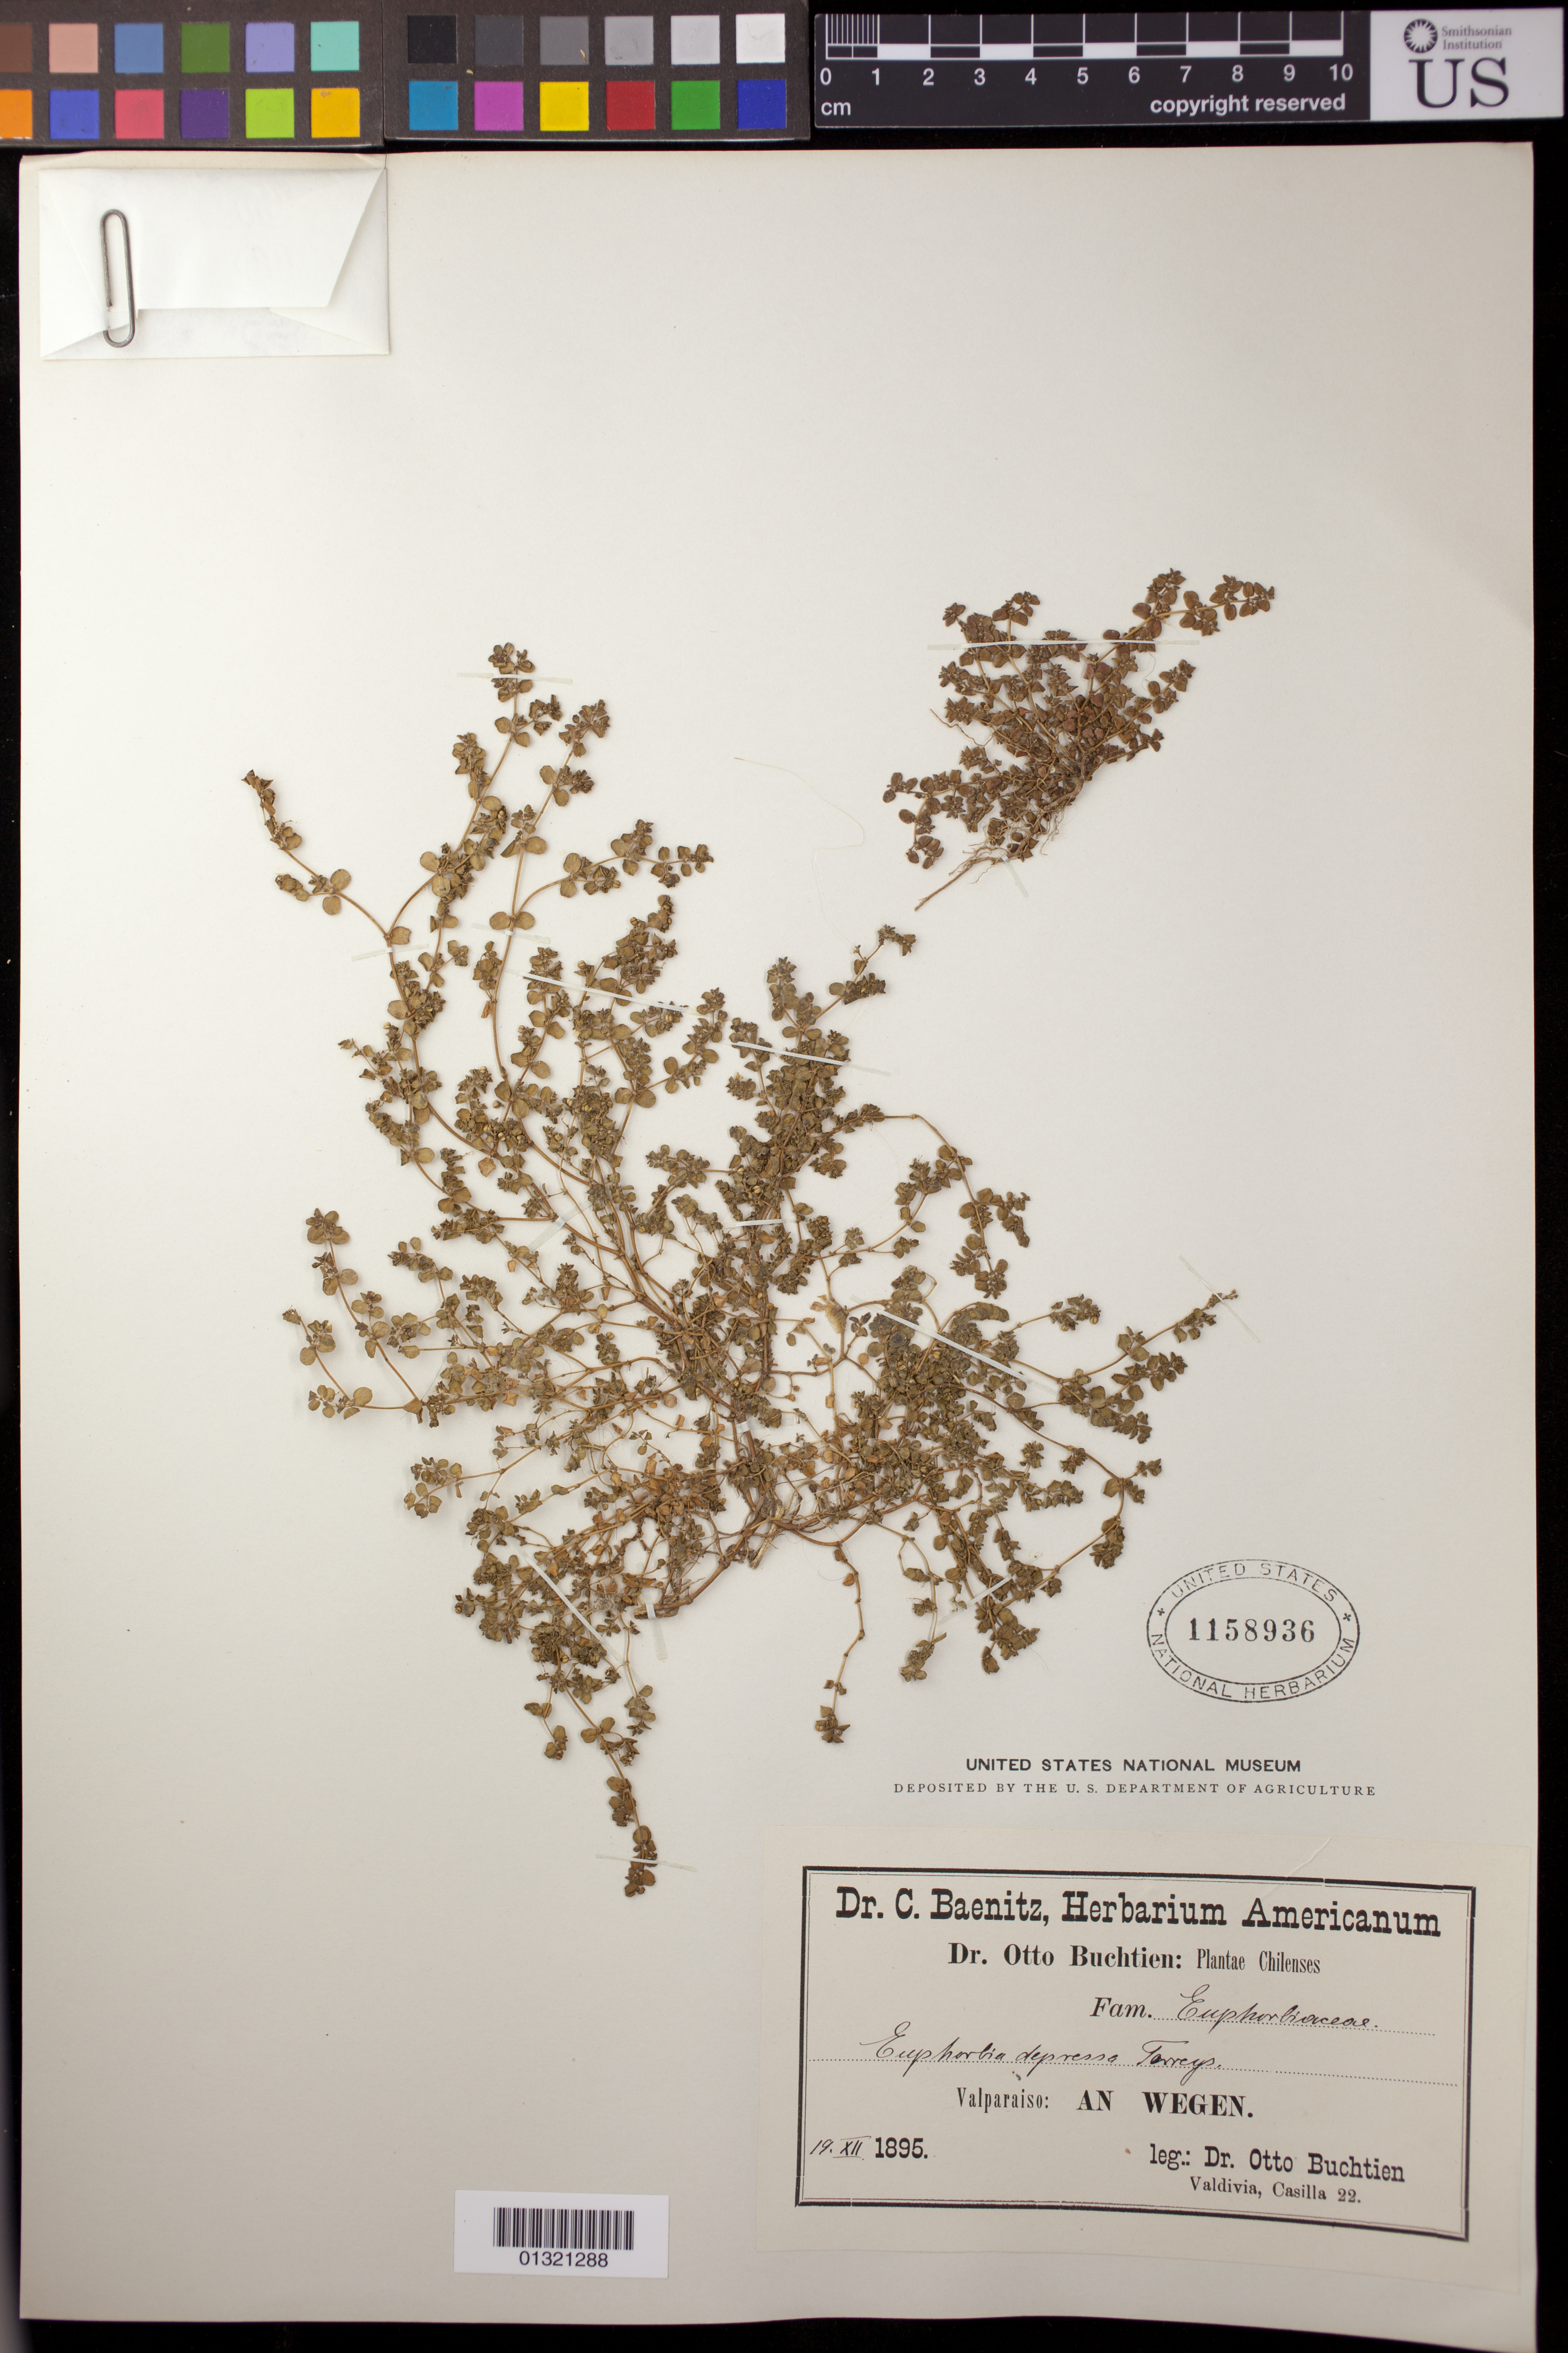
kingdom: Plantae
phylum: Tracheophyta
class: Magnoliopsida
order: Malpighiales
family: Euphorbiaceae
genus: Euphorbia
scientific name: Euphorbia maculata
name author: L.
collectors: O. Buchtien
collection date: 1895-12-19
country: Chile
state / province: Valparaíso (V)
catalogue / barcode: US 1158936